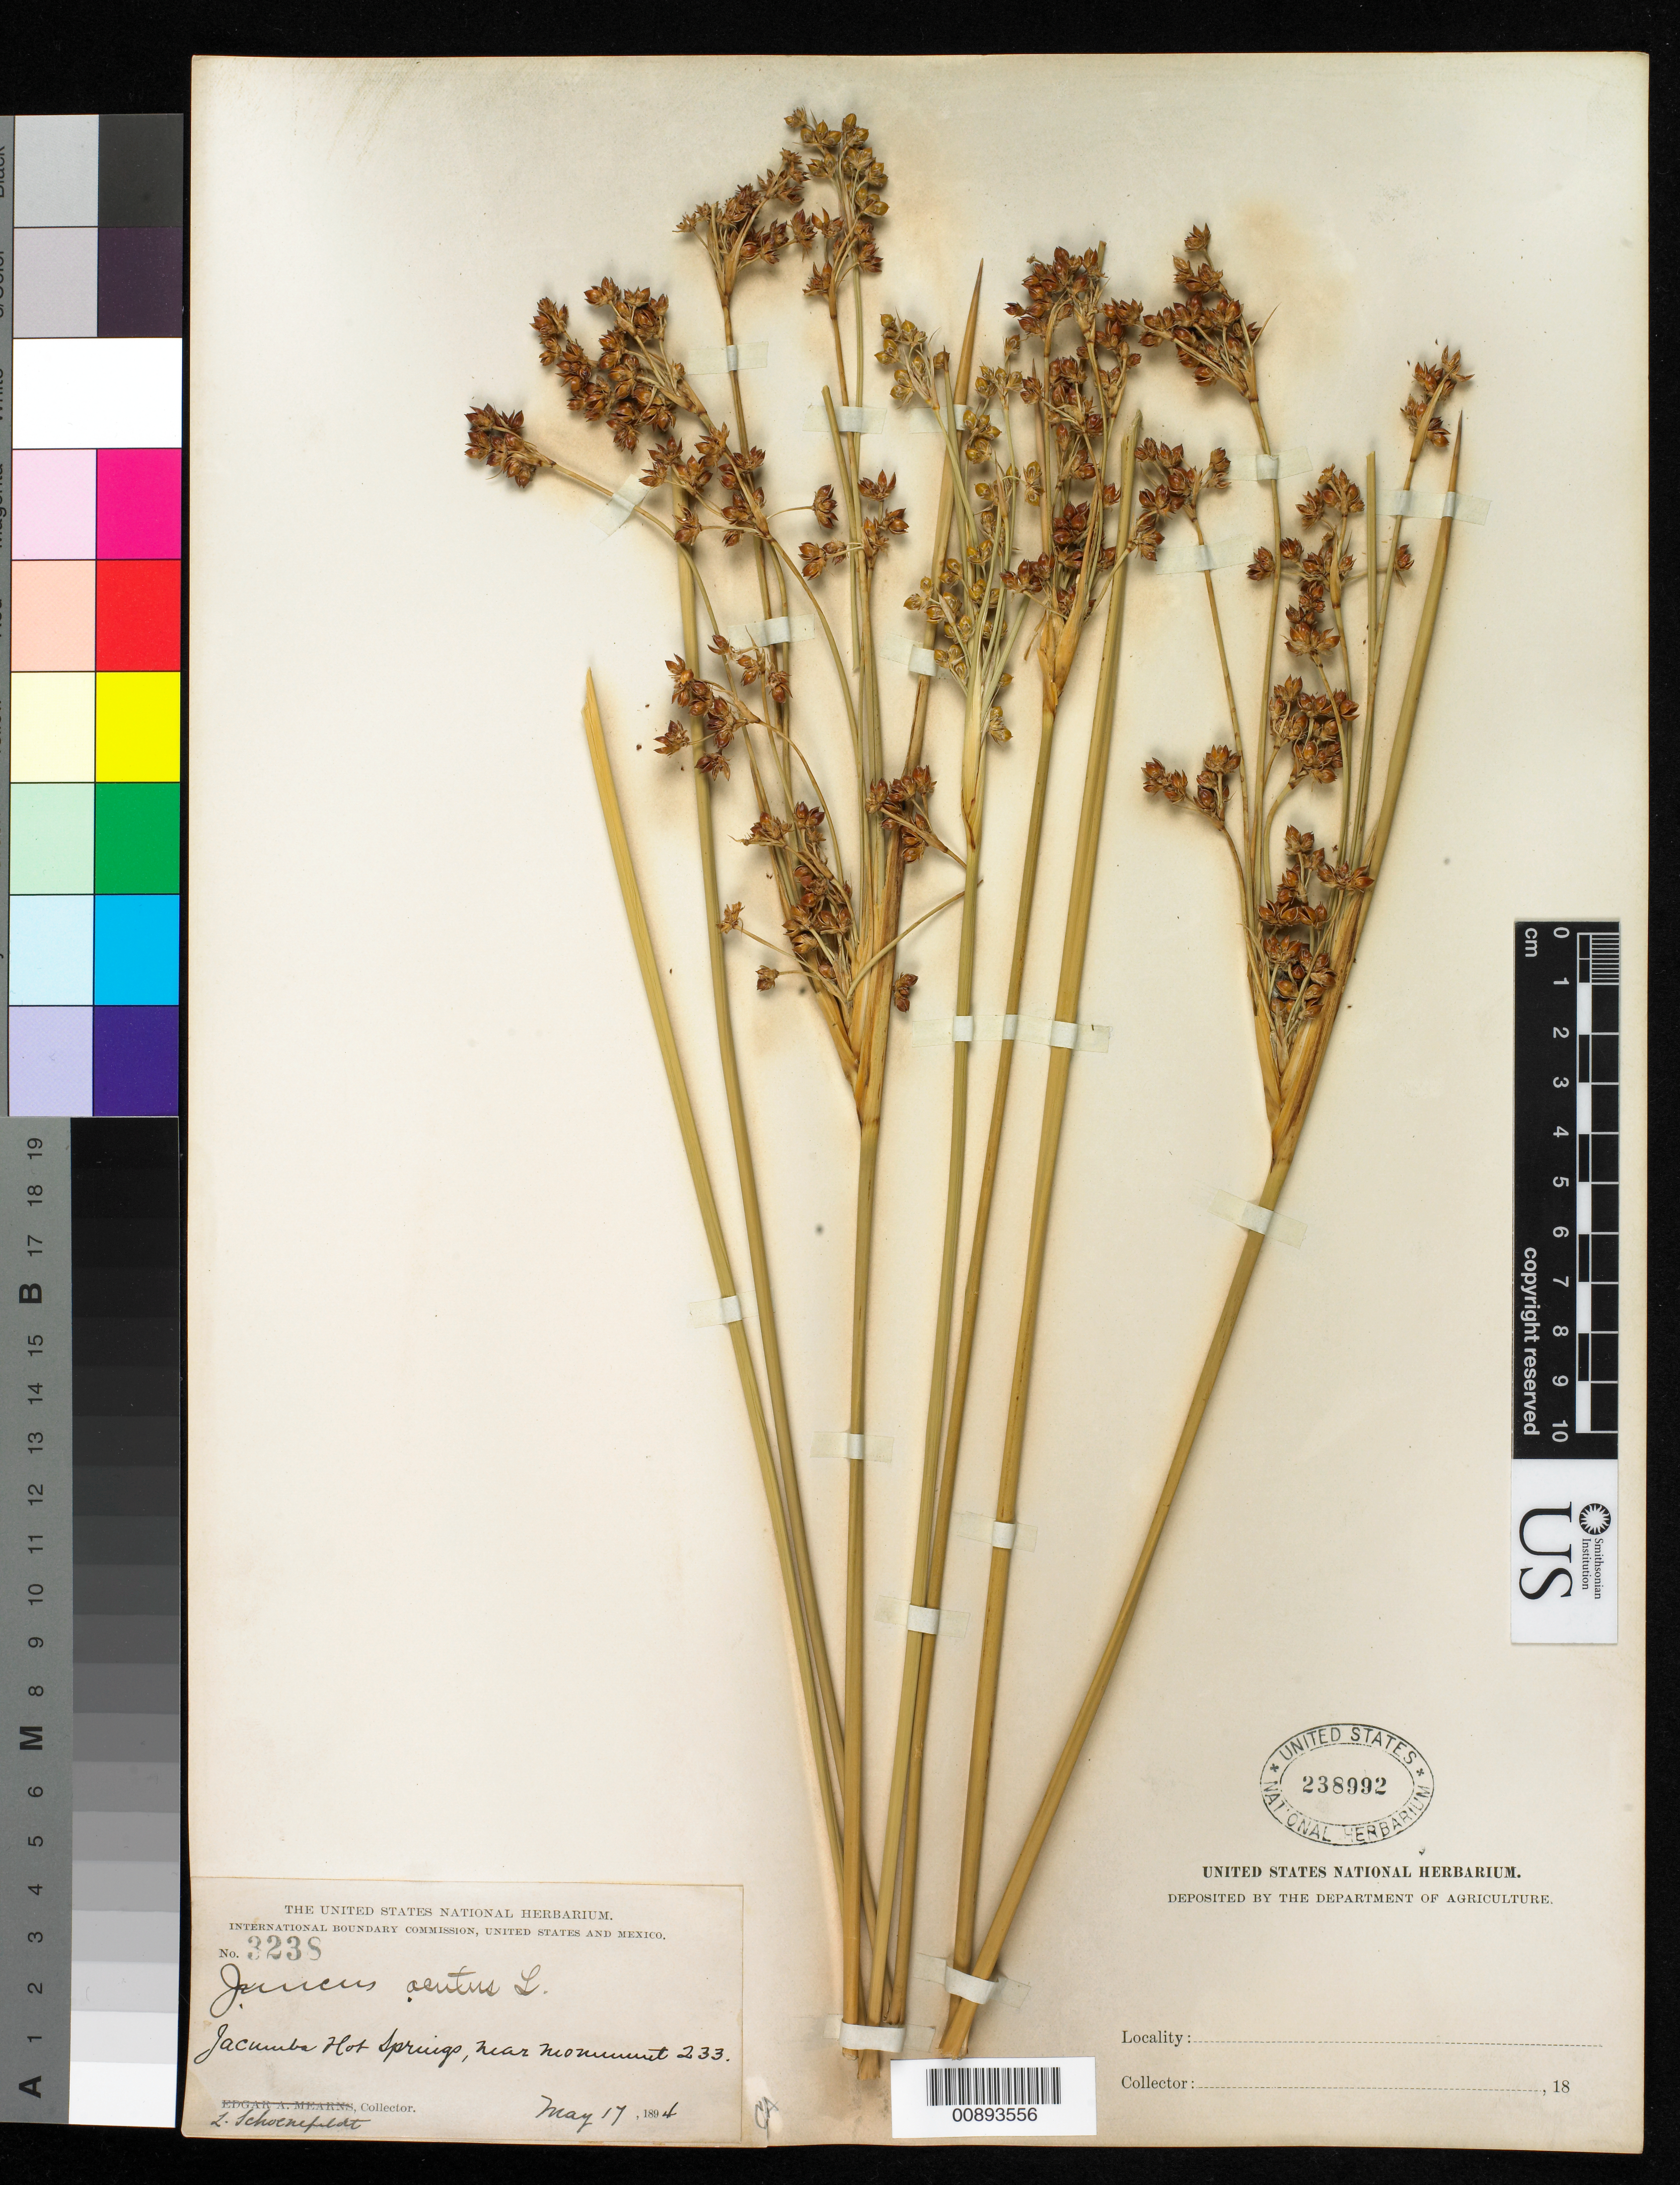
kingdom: Plantae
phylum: Tracheophyta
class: Liliopsida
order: Poales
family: Juncaceae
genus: Juncus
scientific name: Juncus acutus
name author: L.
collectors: L. Schoenfeldt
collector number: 3238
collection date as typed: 17 May 1894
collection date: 1894-05-17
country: United States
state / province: California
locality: Jacumba Hot Springs, near Monument 233.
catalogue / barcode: US 238992